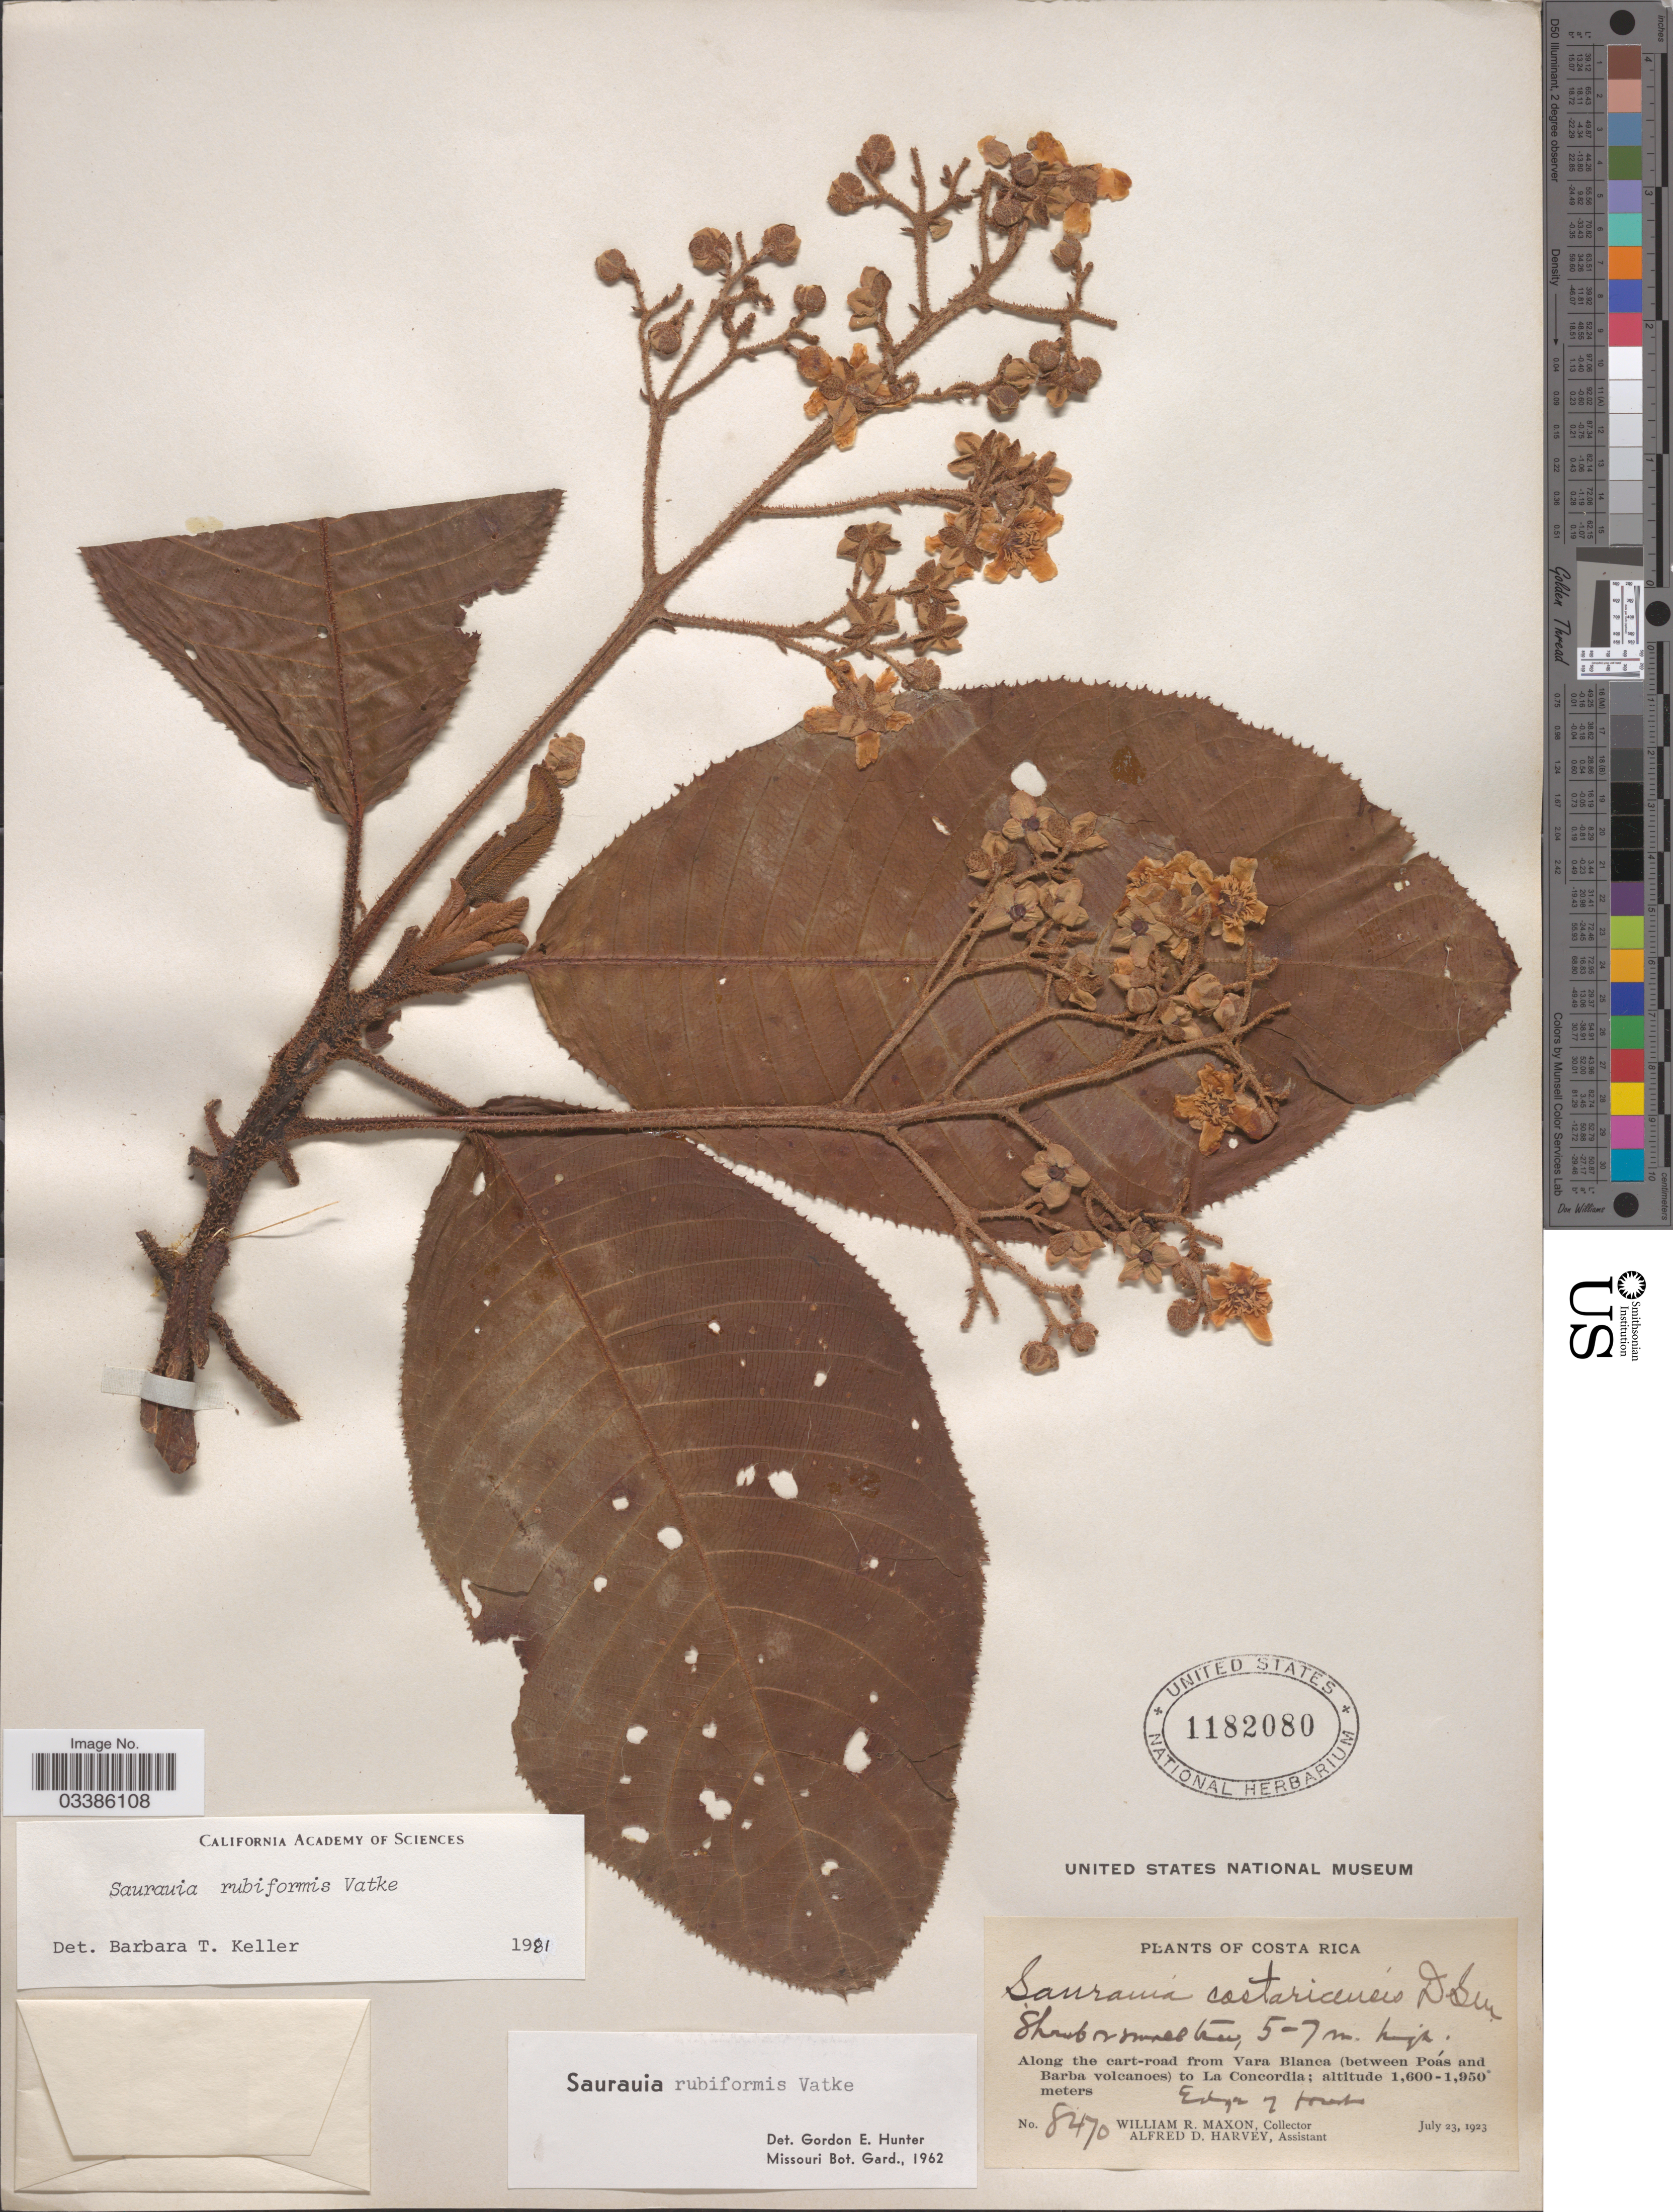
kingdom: Plantae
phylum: Tracheophyta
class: Magnoliopsida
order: Ericales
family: Actinidiaceae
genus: Saurauia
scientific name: Saurauia rubiformis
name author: Vatke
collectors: W. R. Maxon & A. D. Harvey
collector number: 8470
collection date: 1923-07-23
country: Costa Rica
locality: Along the cart-road from Vara Blanca (between Poá and Barba volcanoes) to La Concordia.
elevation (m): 1600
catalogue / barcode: US 1182080